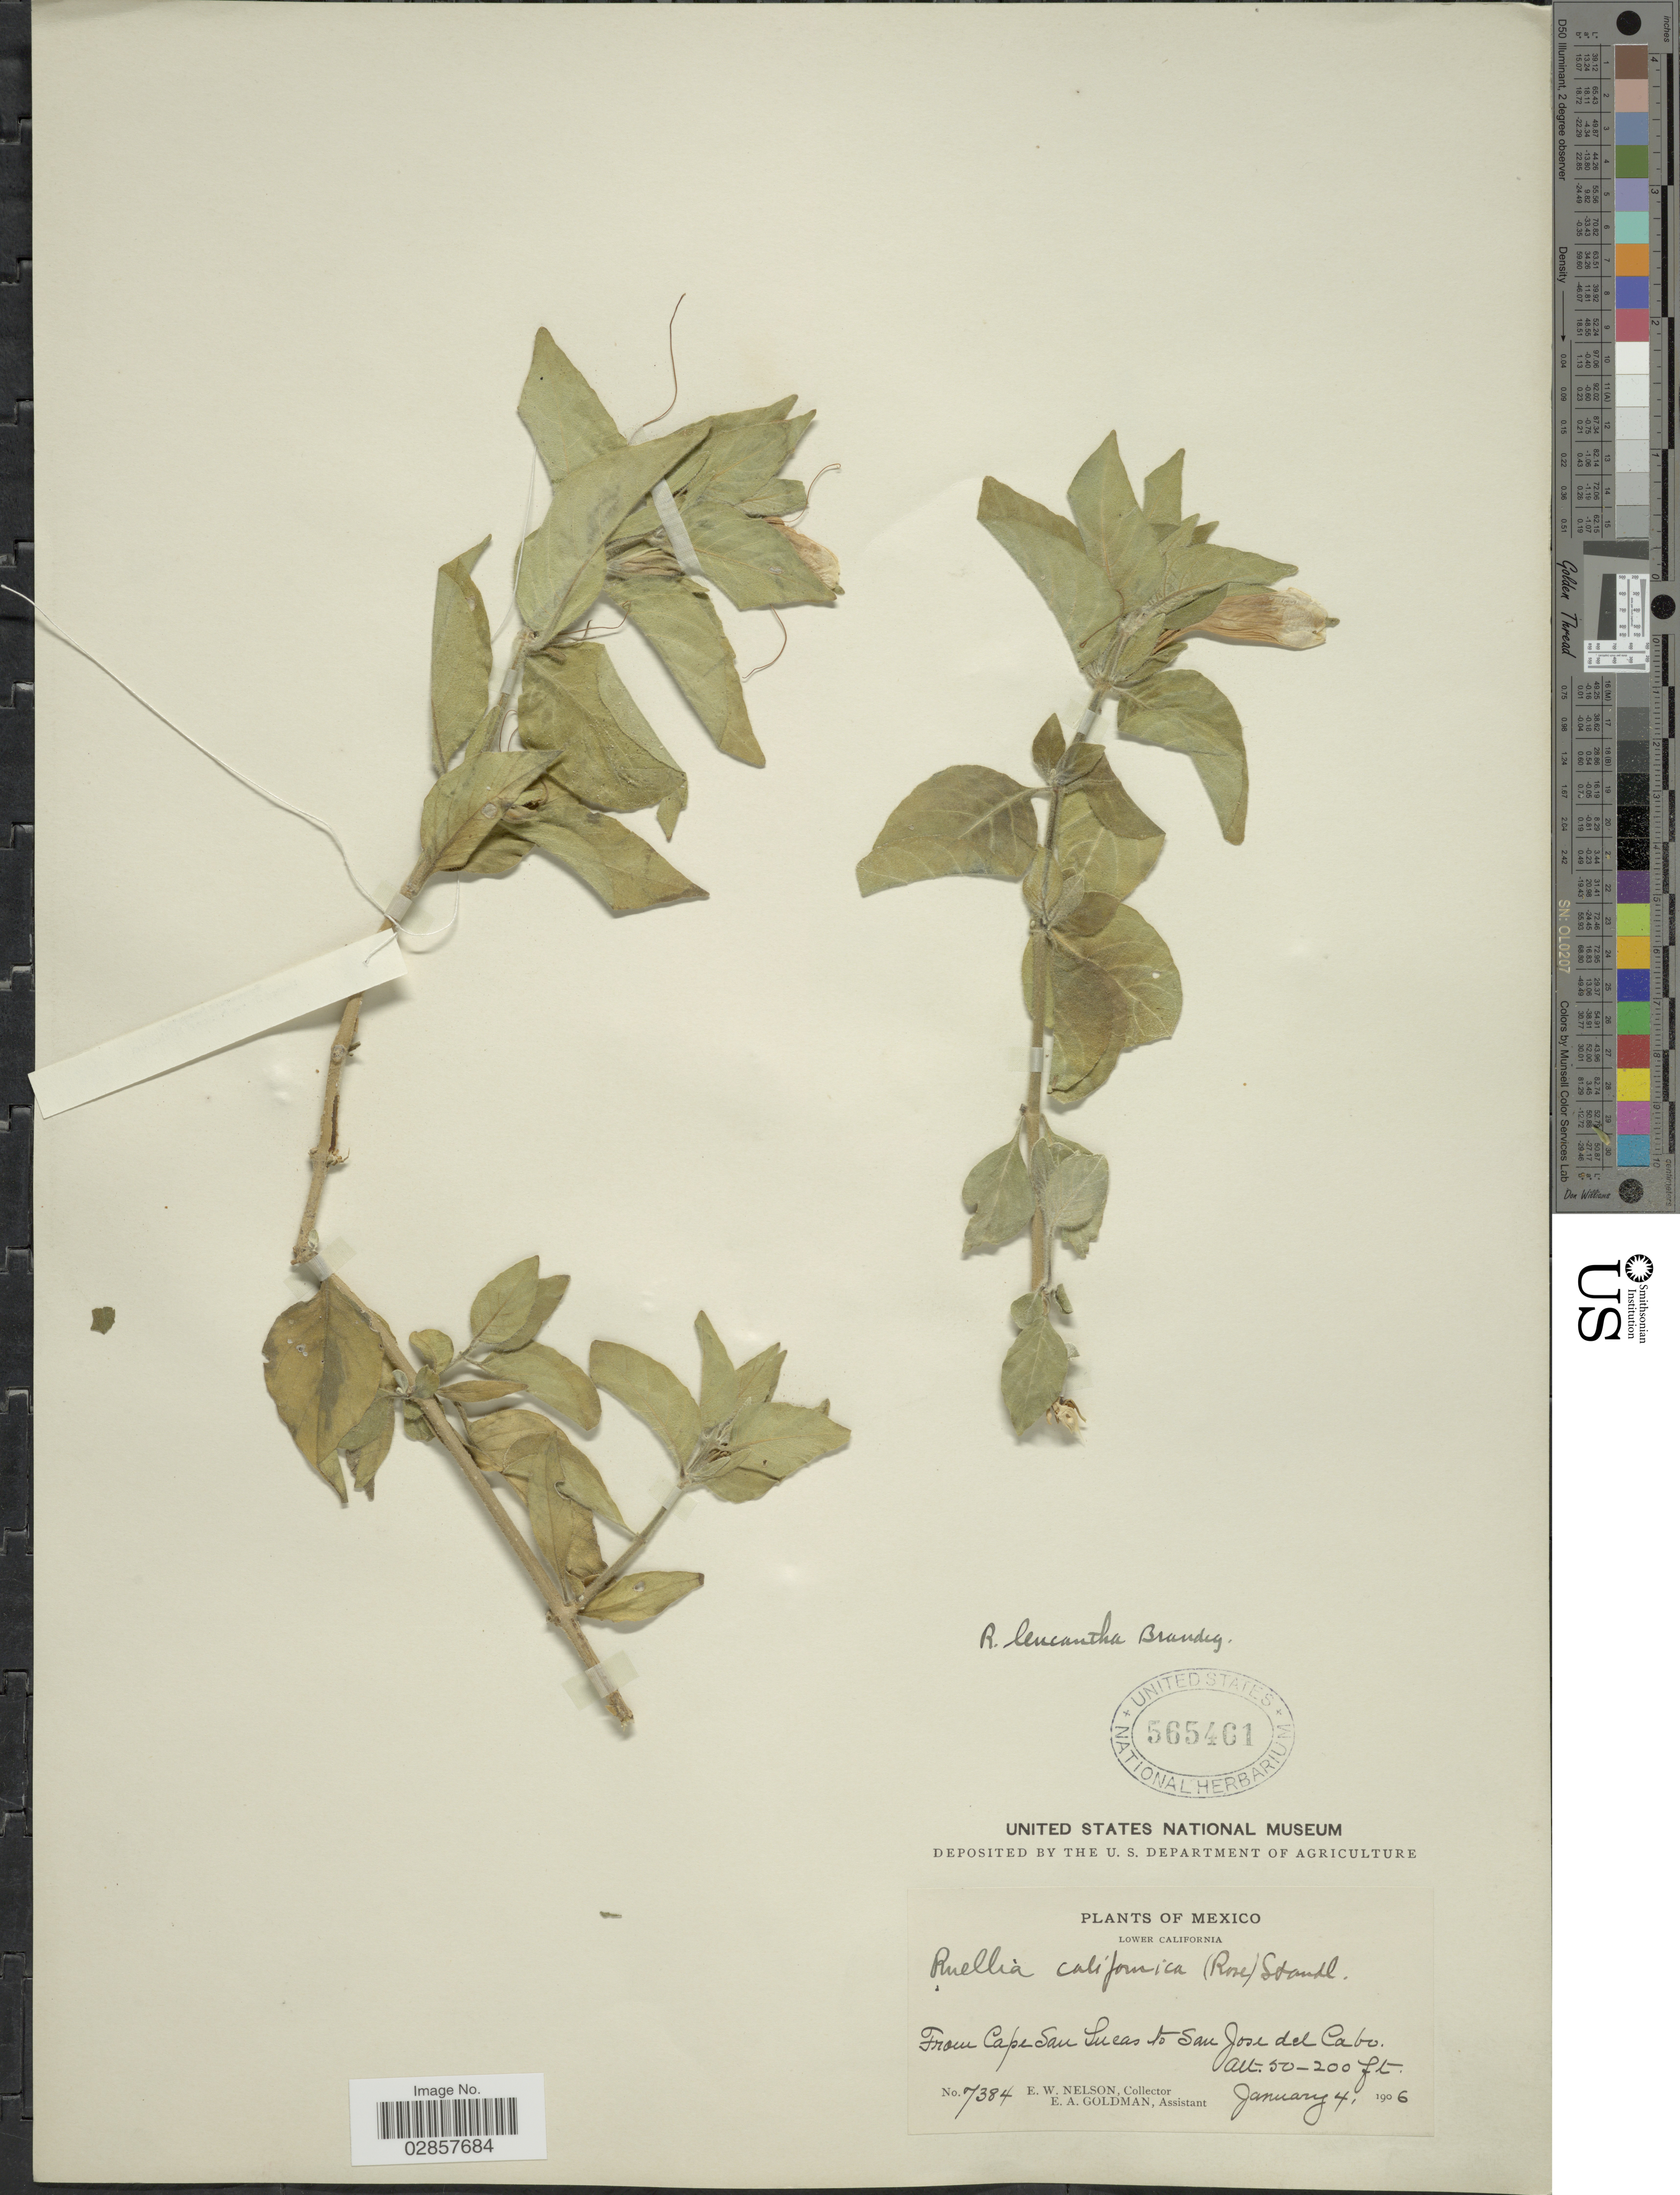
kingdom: Plantae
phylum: Tracheophyta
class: Magnoliopsida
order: Lamiales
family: Acanthaceae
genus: Ruellia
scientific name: Ruellia leucantha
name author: Brandegee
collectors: E. W. Nelson & E. A. Goldman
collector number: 7384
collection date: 1906-01-04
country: Mexico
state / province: Baja California Sur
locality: Lower California, From Cape San Lucas to San Jose del Cabo.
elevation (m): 15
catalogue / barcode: US 565461